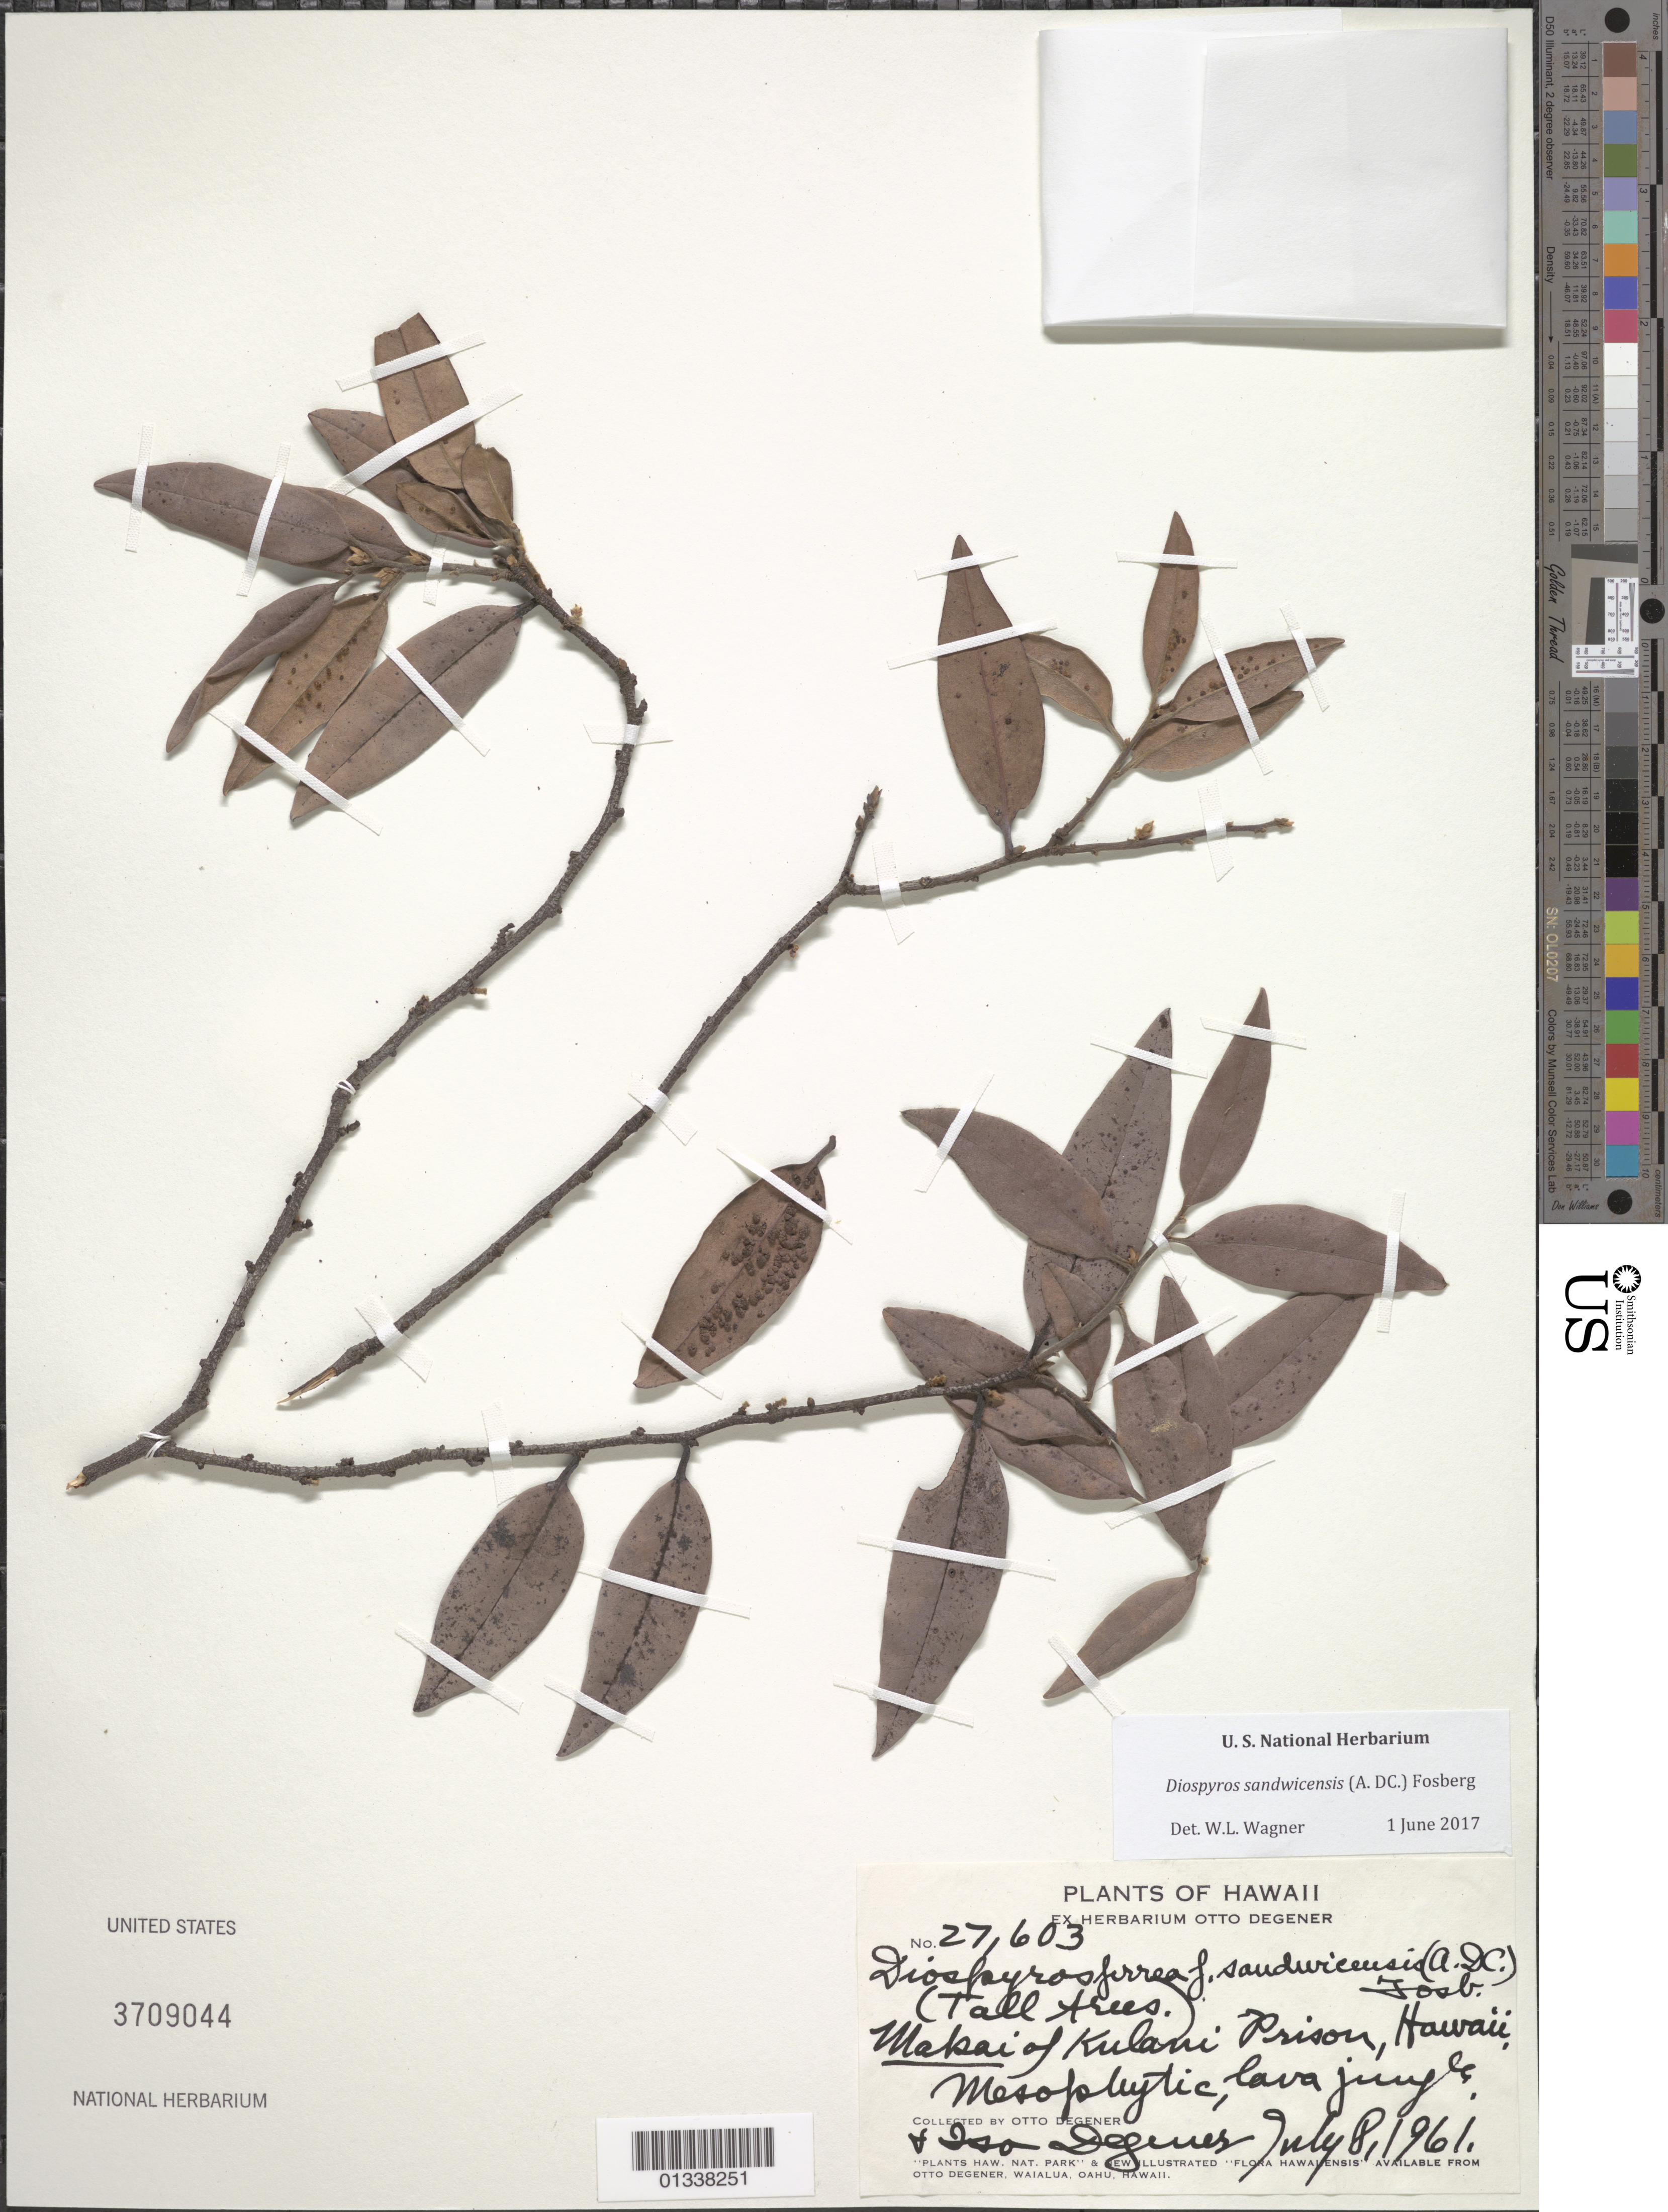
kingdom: Plantae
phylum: Tracheophyta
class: Magnoliopsida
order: Ericales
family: Ebenaceae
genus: Diospyros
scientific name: Diospyros sandwicensis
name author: (A. DC.) Fosberg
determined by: Wagner, W. L., (BOT), Smithsonian Institution - National Museum of Natural History (UNITED STATES)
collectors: O. Degener & I. Degener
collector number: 27603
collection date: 1961-07-08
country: United States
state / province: Hawaii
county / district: Hawaii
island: Hawaii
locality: Makai of Kulani Prison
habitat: Mesophytic, lava jungle.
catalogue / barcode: US 3709044